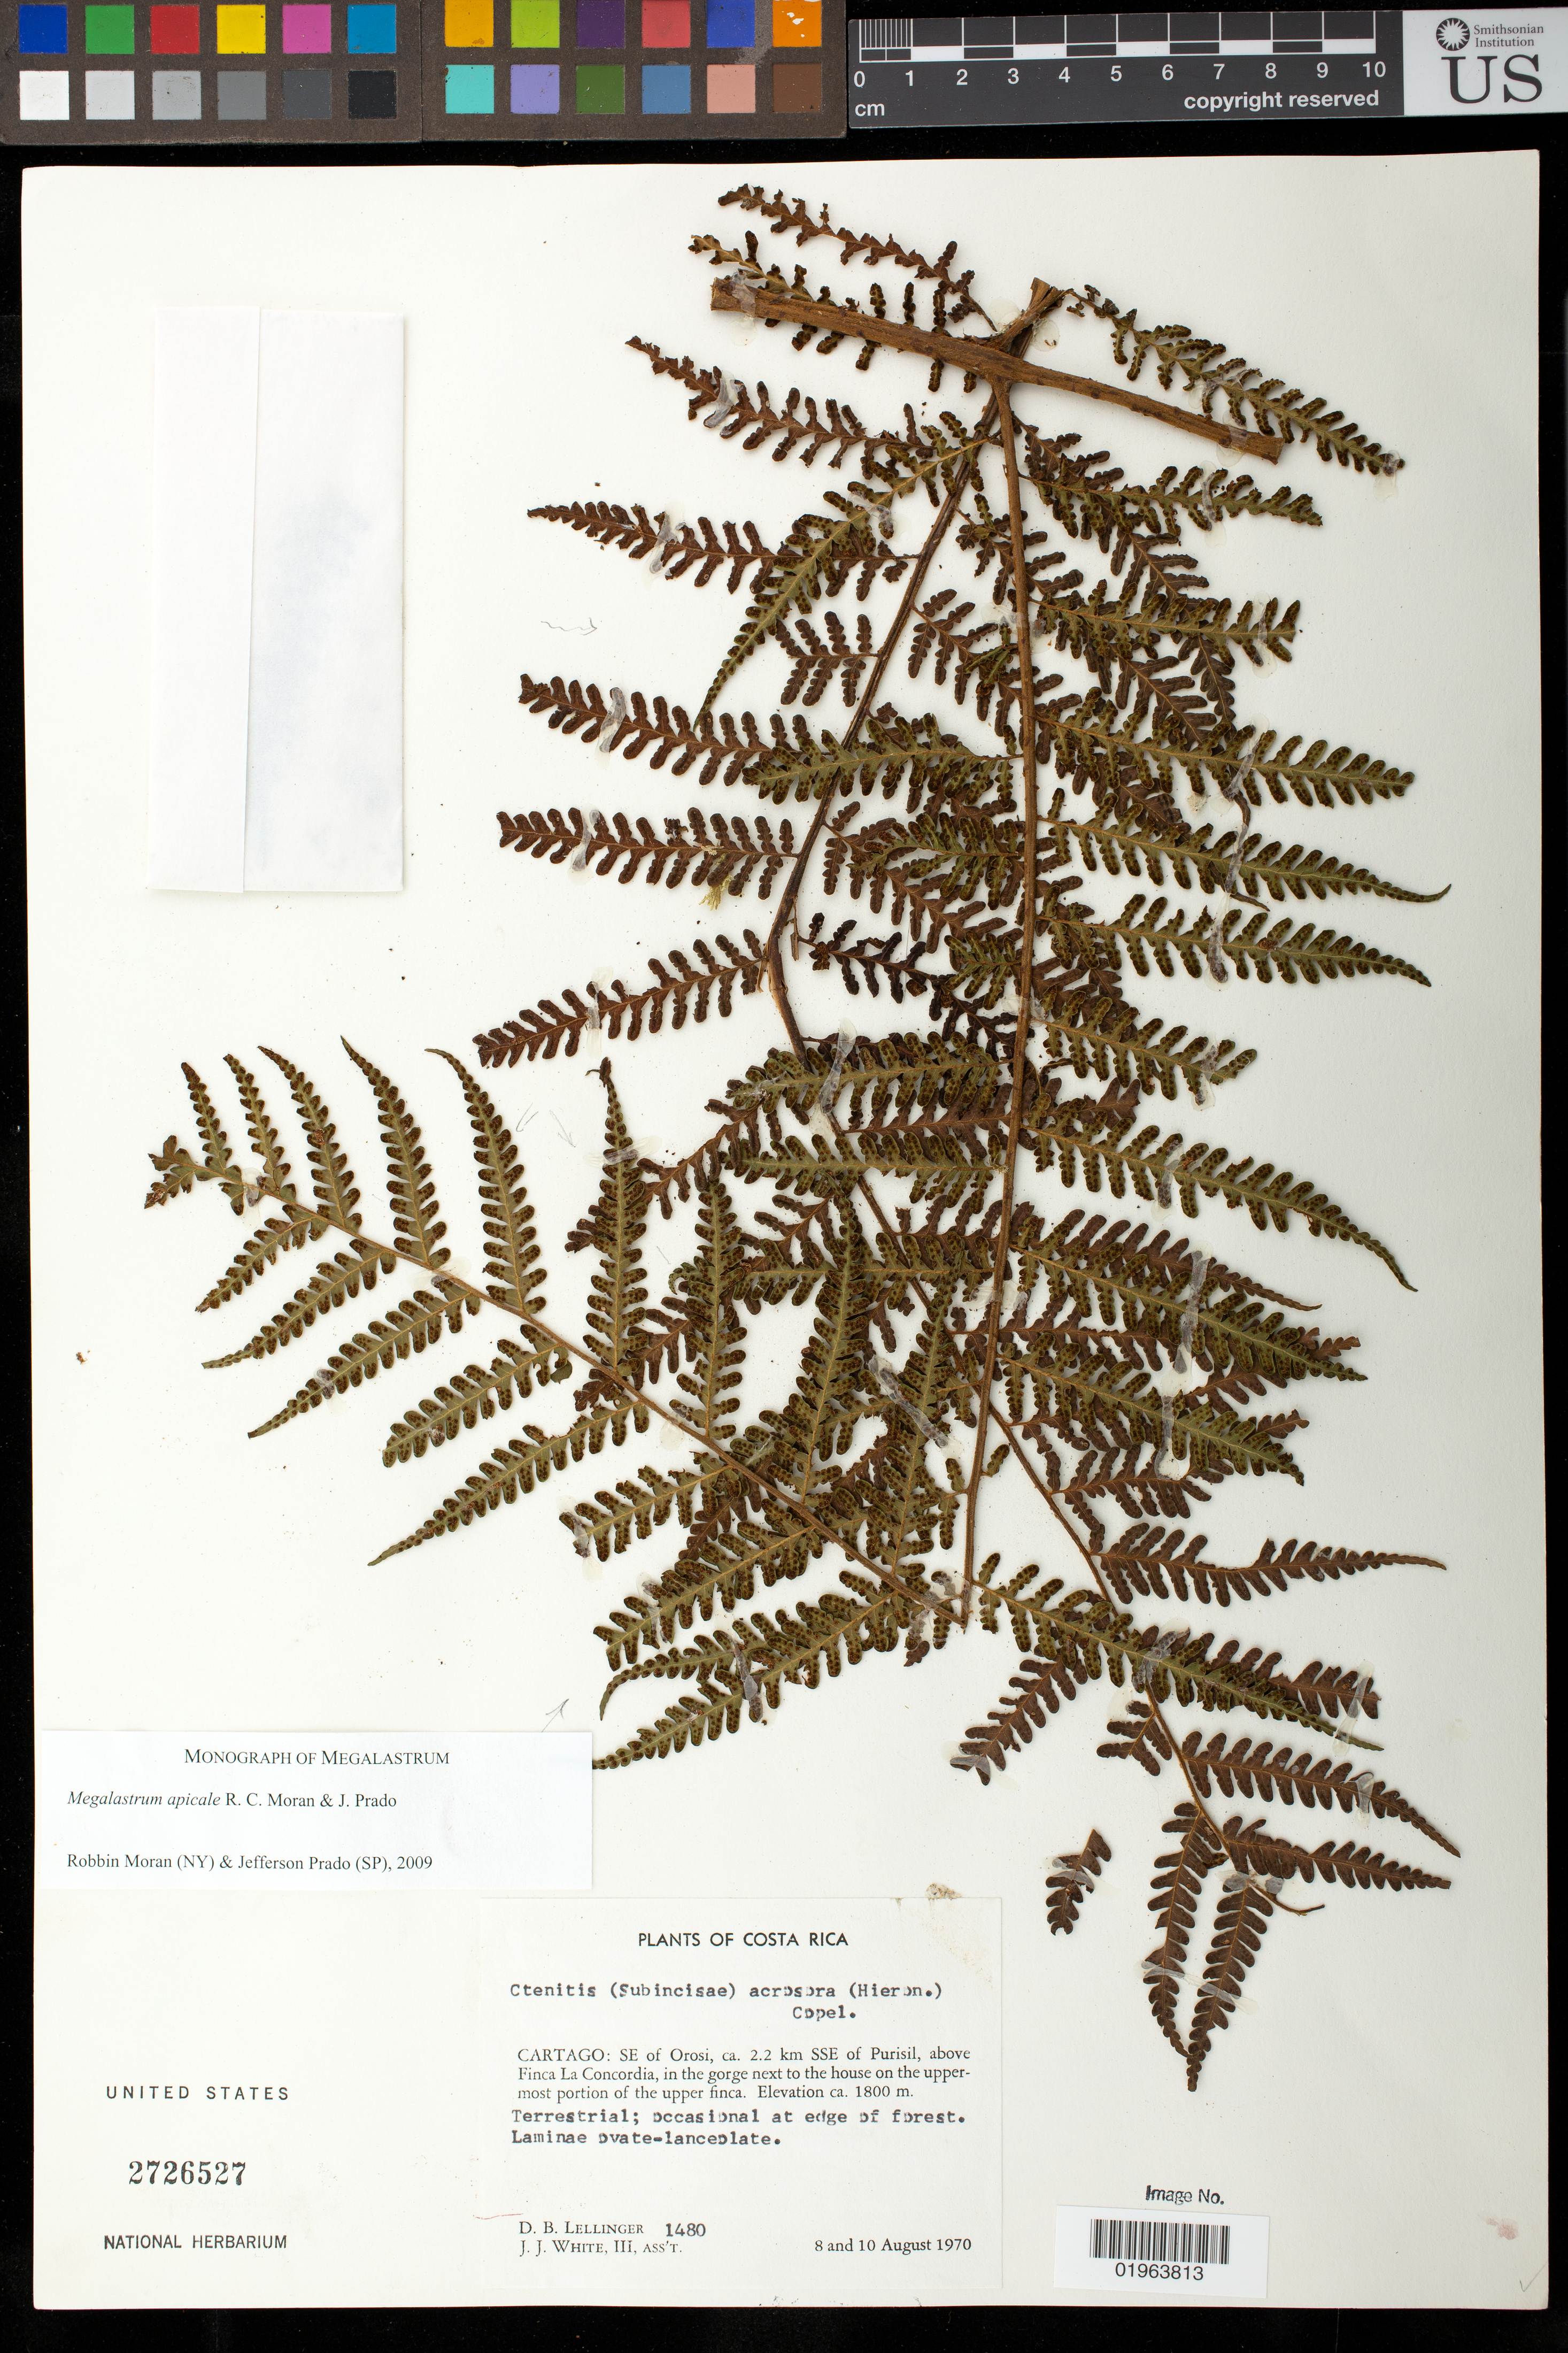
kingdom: Plantae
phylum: Tracheophyta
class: Polypodiopsida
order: Polypodiales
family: Dryopteridaceae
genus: Megalastrum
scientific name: Megalastrum apicale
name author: R.C. Moran & J. Prado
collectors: D. B. Lellinger & J. J. White III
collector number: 1480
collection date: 1970-08-08/1970-08-10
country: Costa Rica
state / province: Cartago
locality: SE of Orosi, ca. 2.2 km SSE of Purisil, above Finca La Concordia, in the gorge next to the house on the upper-most portion of the upper finca.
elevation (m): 1800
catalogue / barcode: US 2726527